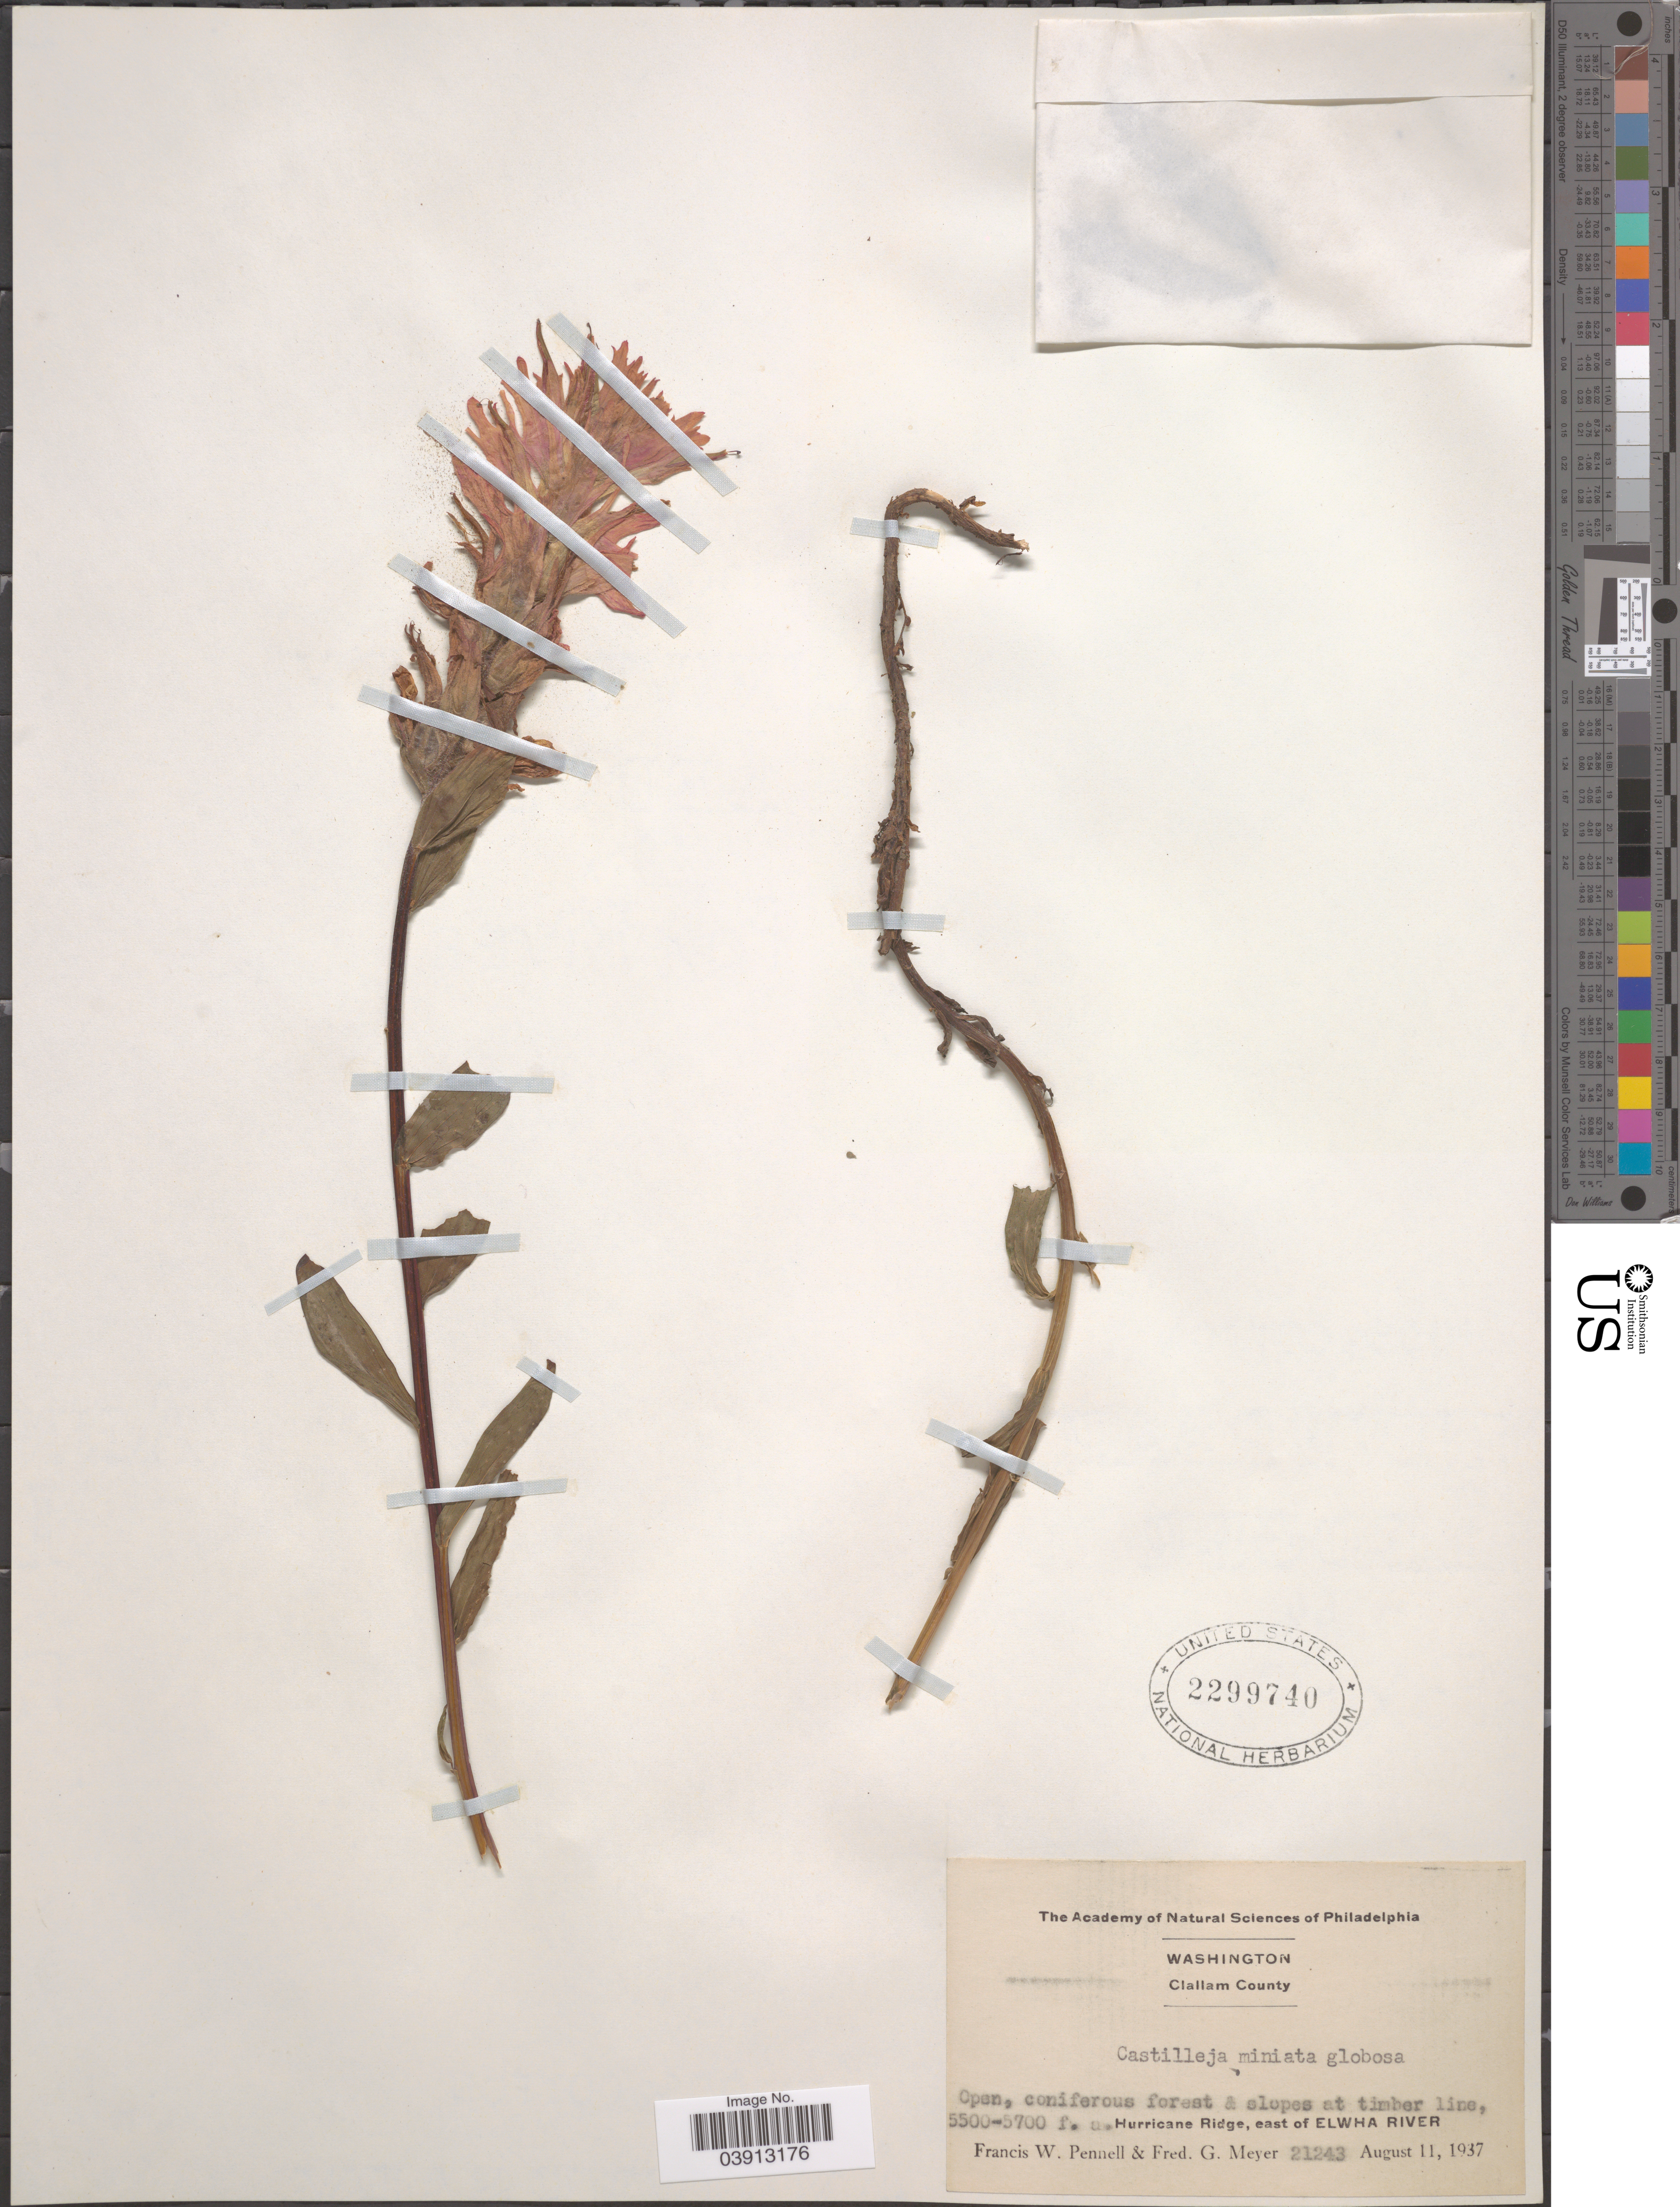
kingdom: Plantae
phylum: Tracheophyta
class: Magnoliopsida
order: Lamiales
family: Orobanchaceae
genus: Castilleja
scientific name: Castilleja miniata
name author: Douglas ex Hook.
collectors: F. W. Pennell & F. G. Meyer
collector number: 21243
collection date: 1937-08-11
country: United States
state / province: Washington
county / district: Clallam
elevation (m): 1676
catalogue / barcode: US 2299740